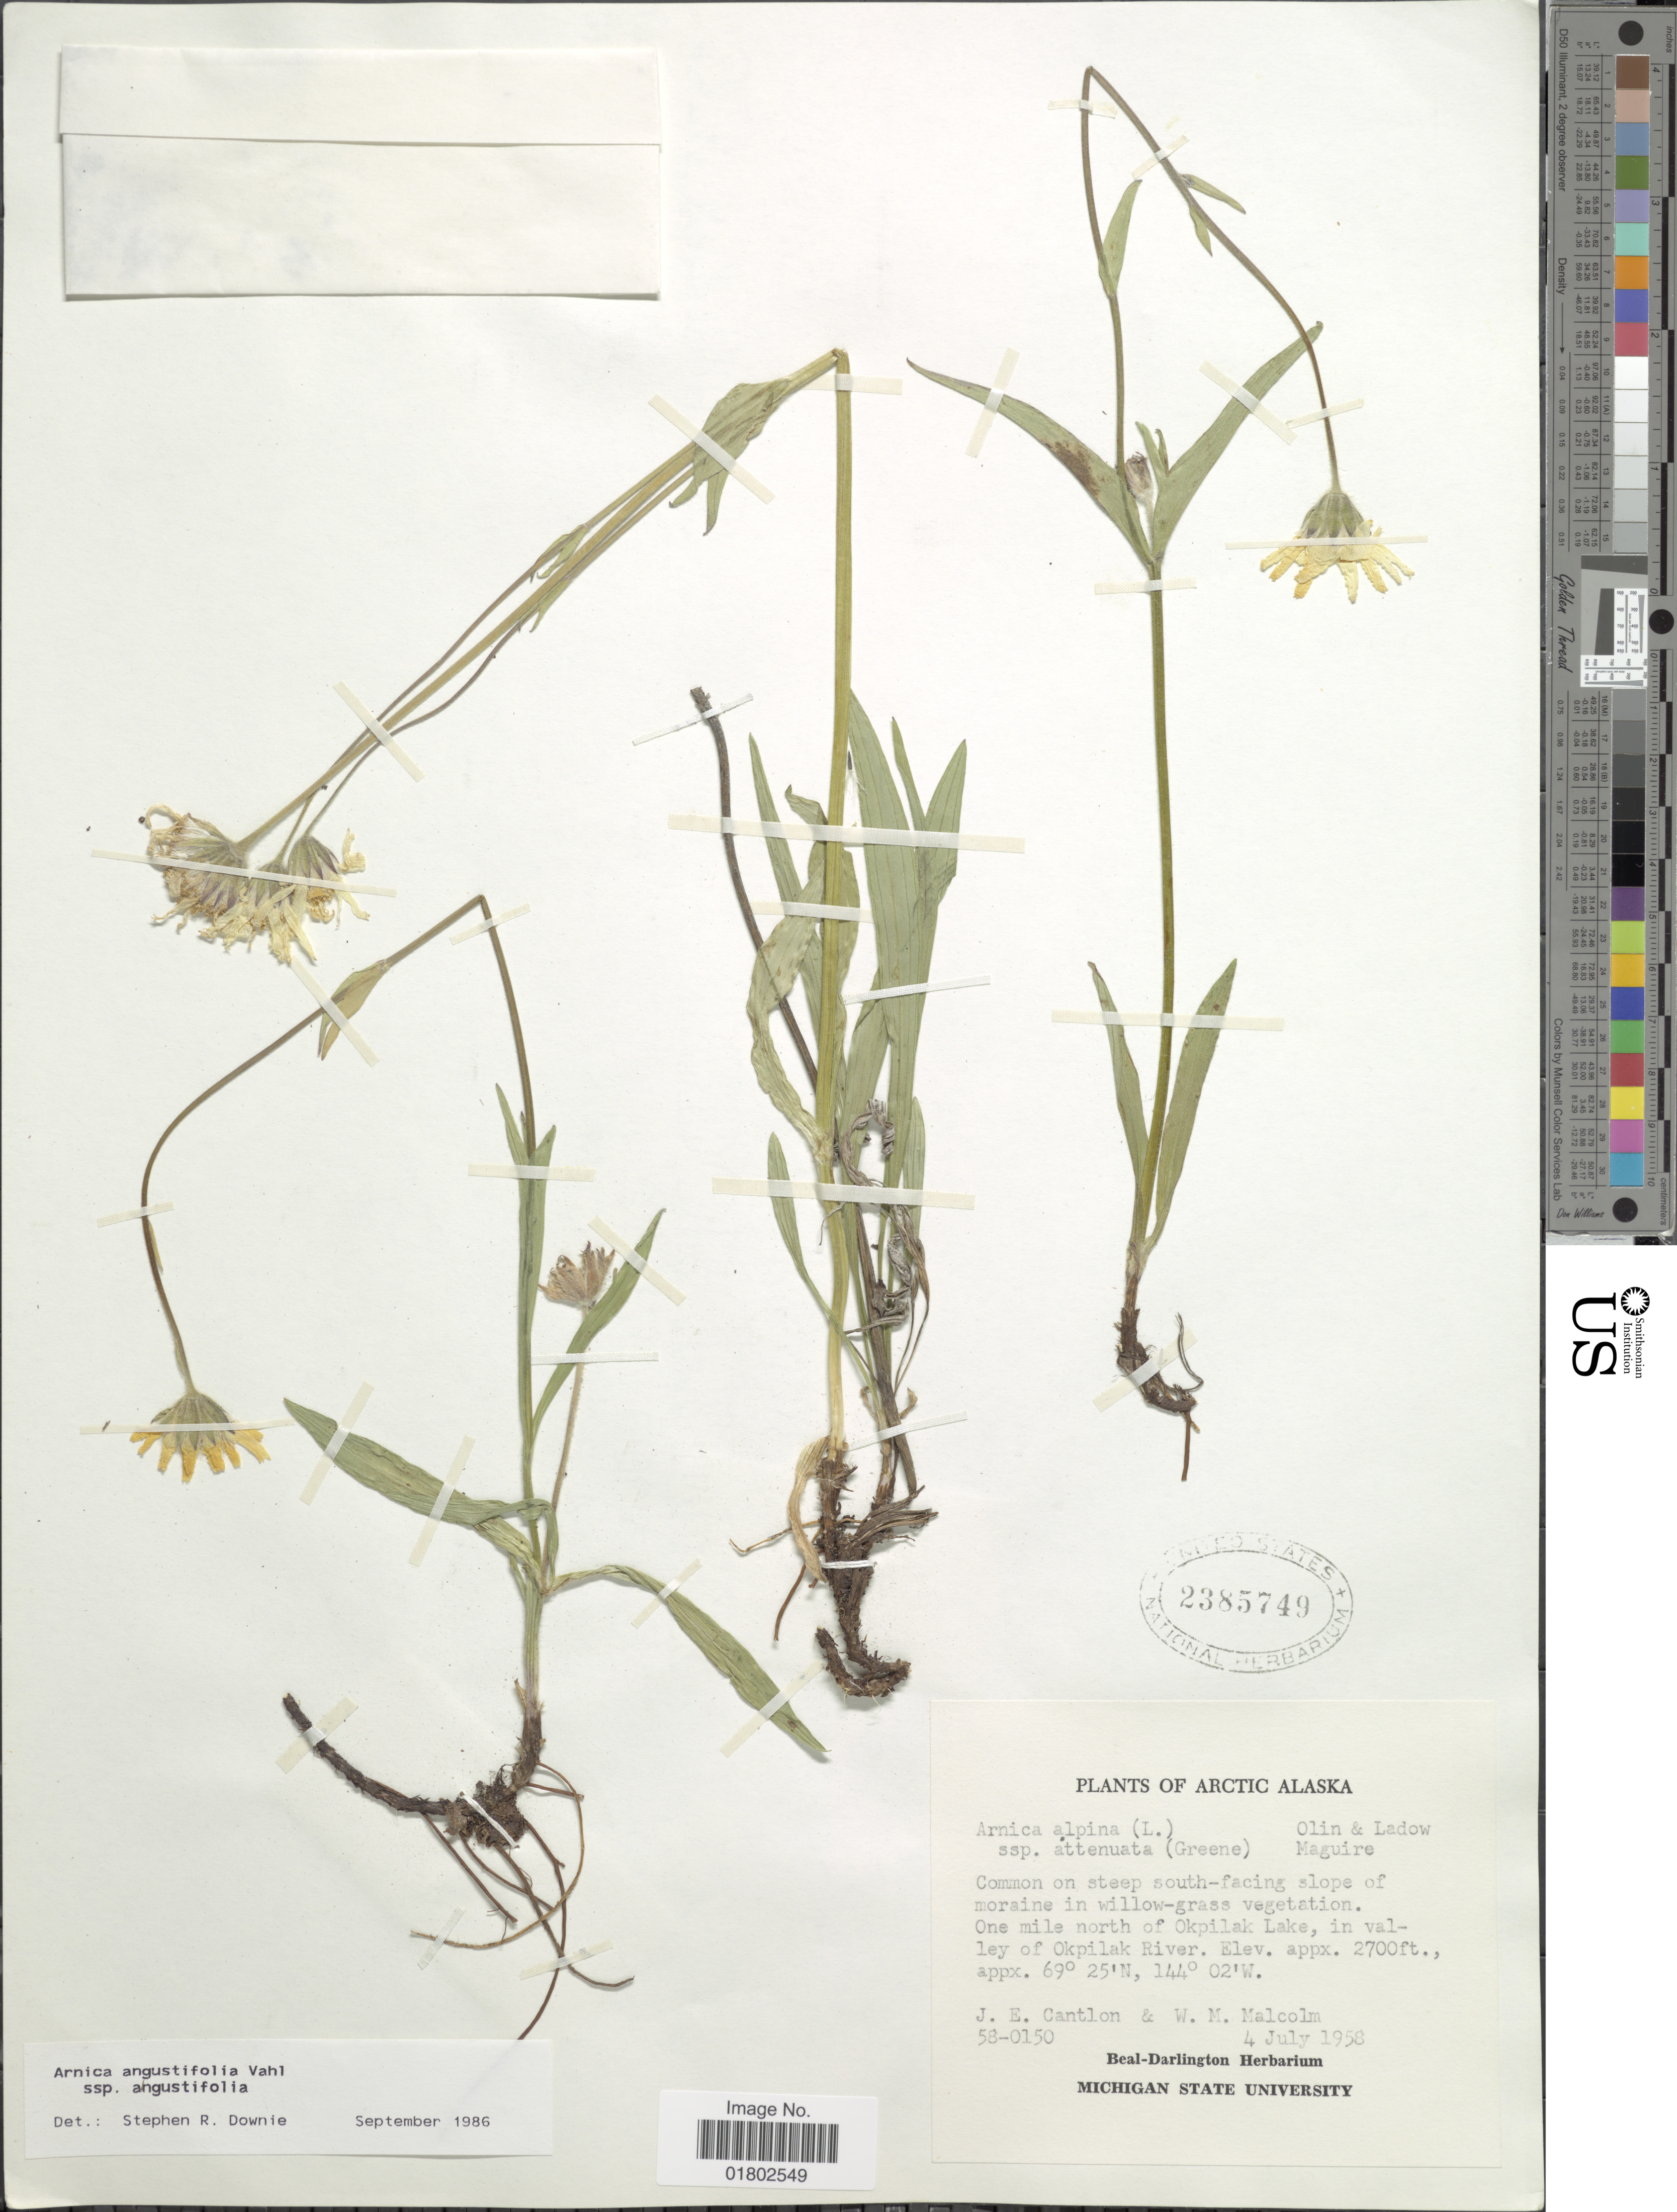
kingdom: Plantae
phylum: Tracheophyta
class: Magnoliopsida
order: Asterales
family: Asteraceae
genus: Arnica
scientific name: Arnica angustifolia subsp. angustifolia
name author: Vahl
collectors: J. Cantlon & W. Malcolm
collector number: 58-0150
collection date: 1958-07-04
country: United States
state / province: Alaska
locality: South-facing slope of moraine in willow-grass vegetation, one mile north of Okpilak Lake, in valley of Okpilak River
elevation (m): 823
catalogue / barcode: US 2385749